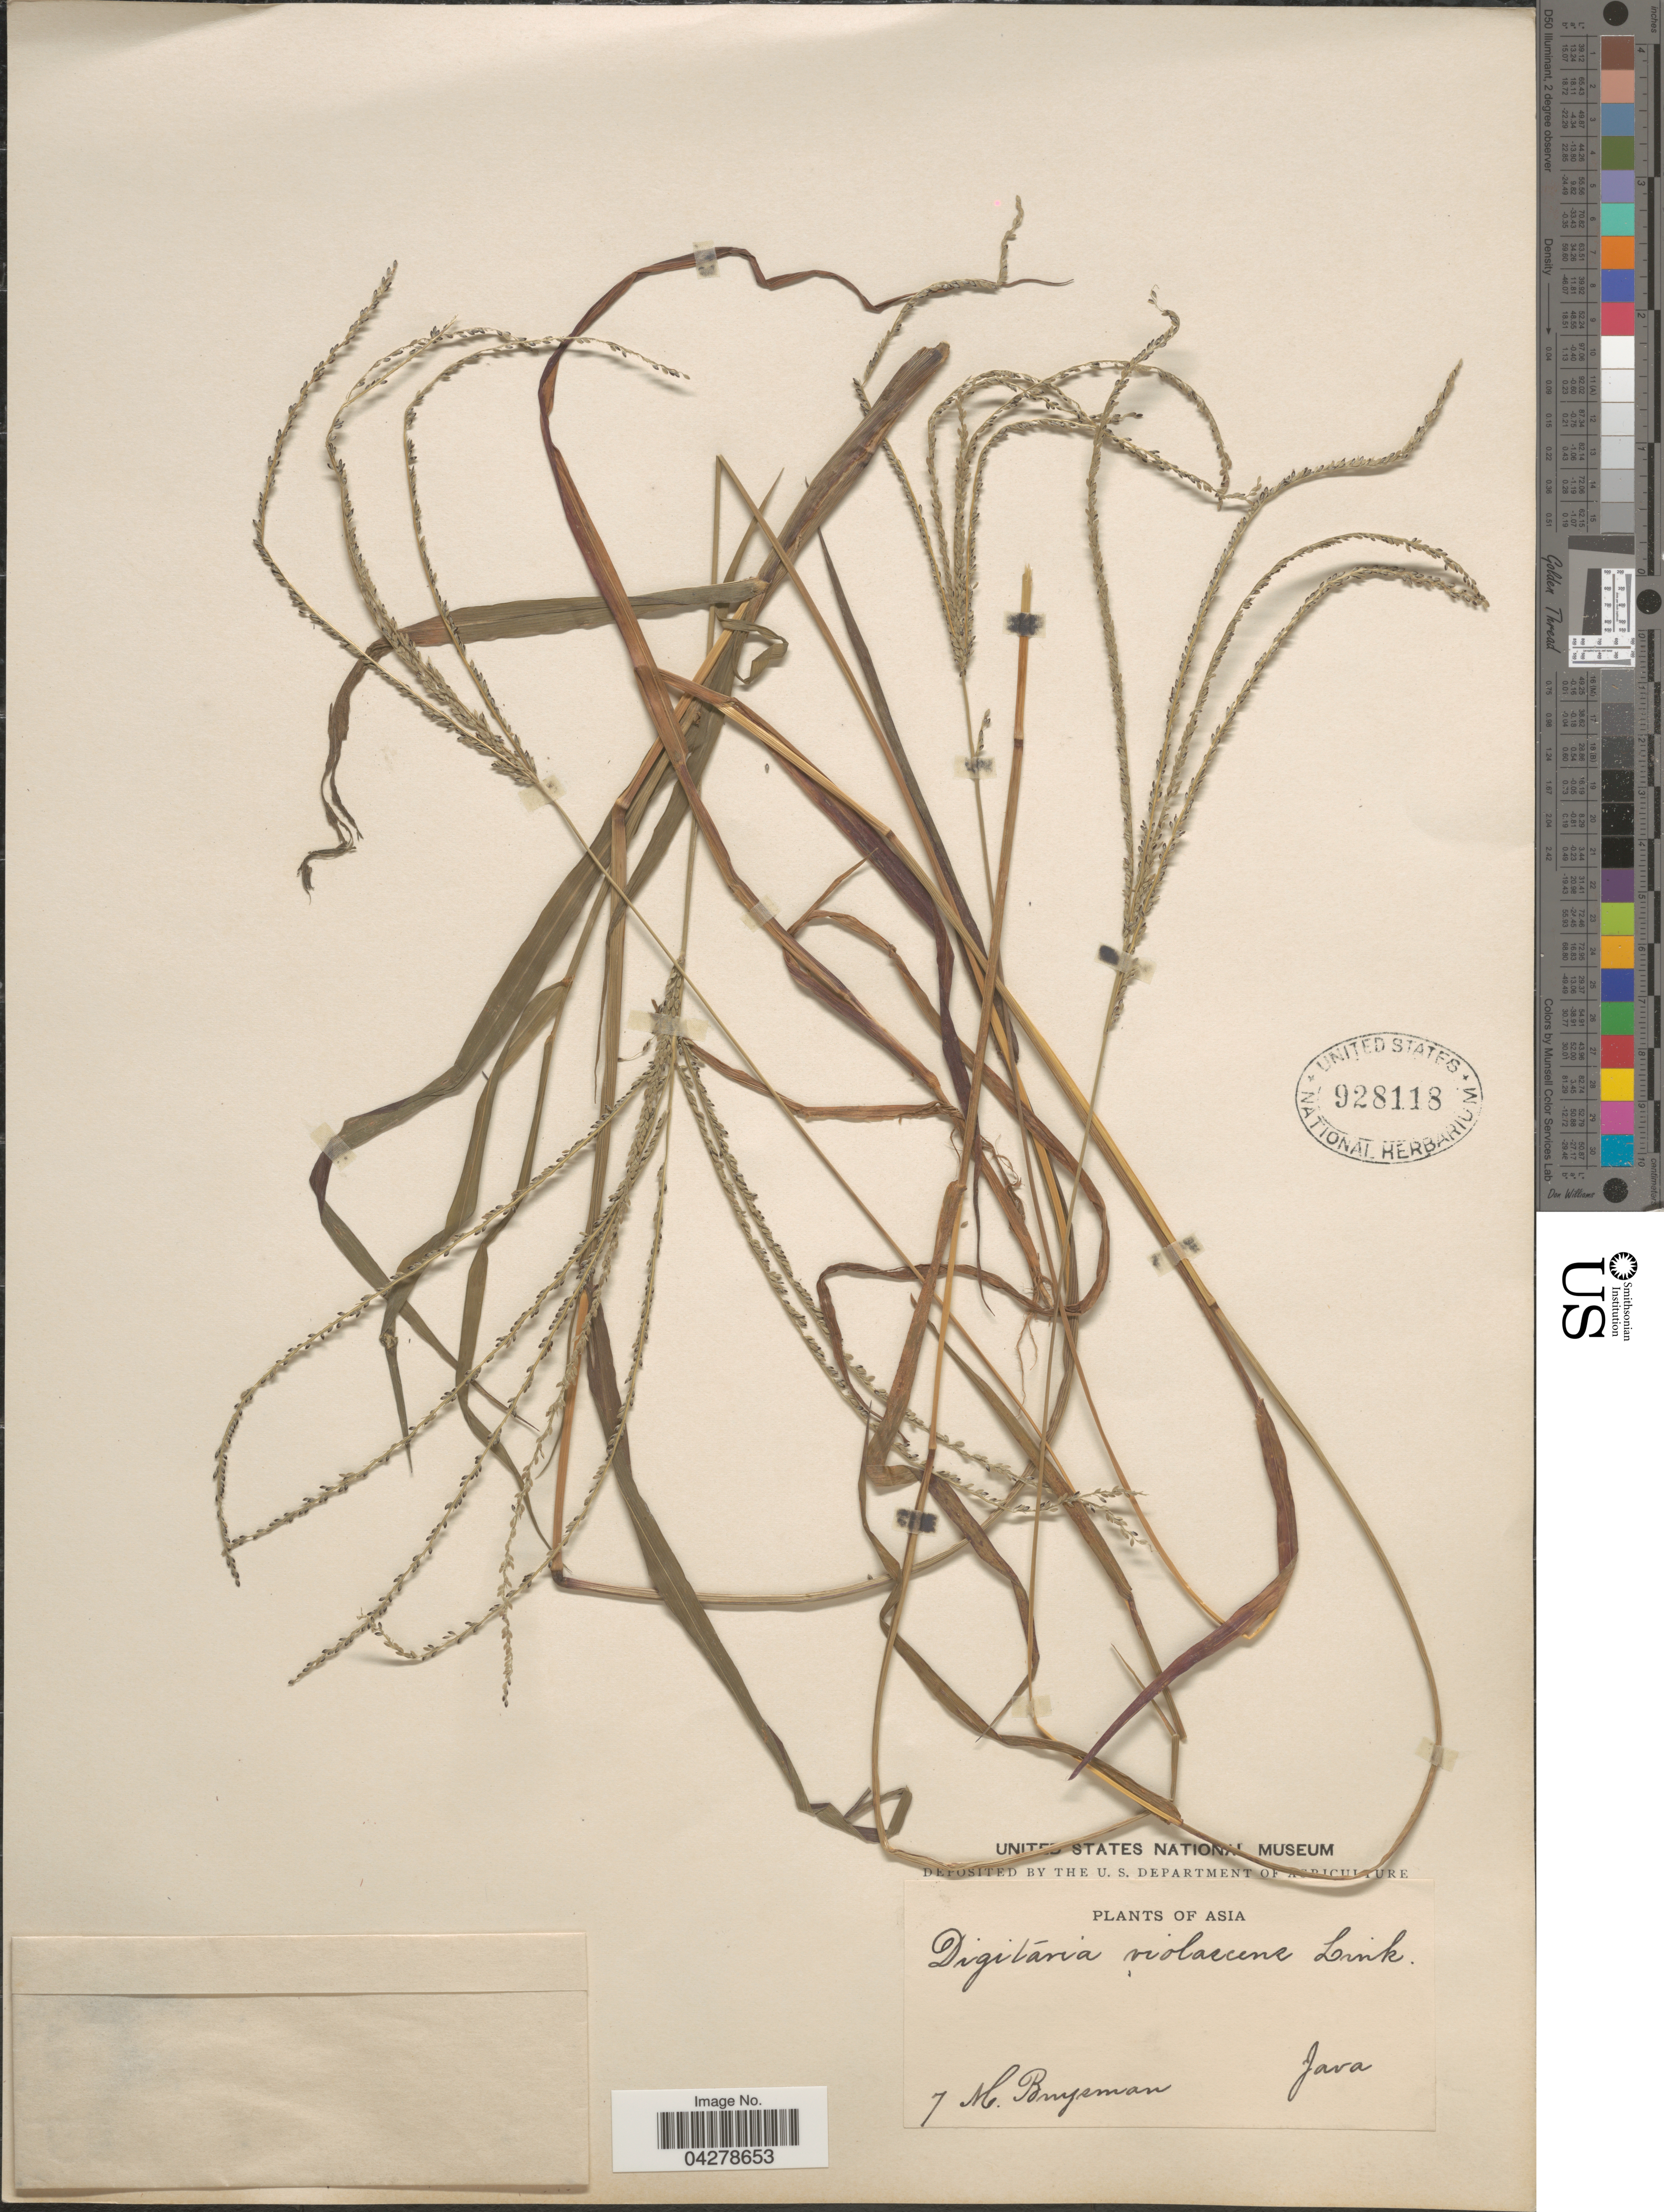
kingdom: Plantae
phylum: Tracheophyta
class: Liliopsida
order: Poales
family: Poaceae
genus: Digitaria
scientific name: Digitaria ternata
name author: (Hochr. ex A. Rich.) Stapf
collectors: M. Buysman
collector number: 7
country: Indonesia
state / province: Java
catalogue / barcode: US 928118